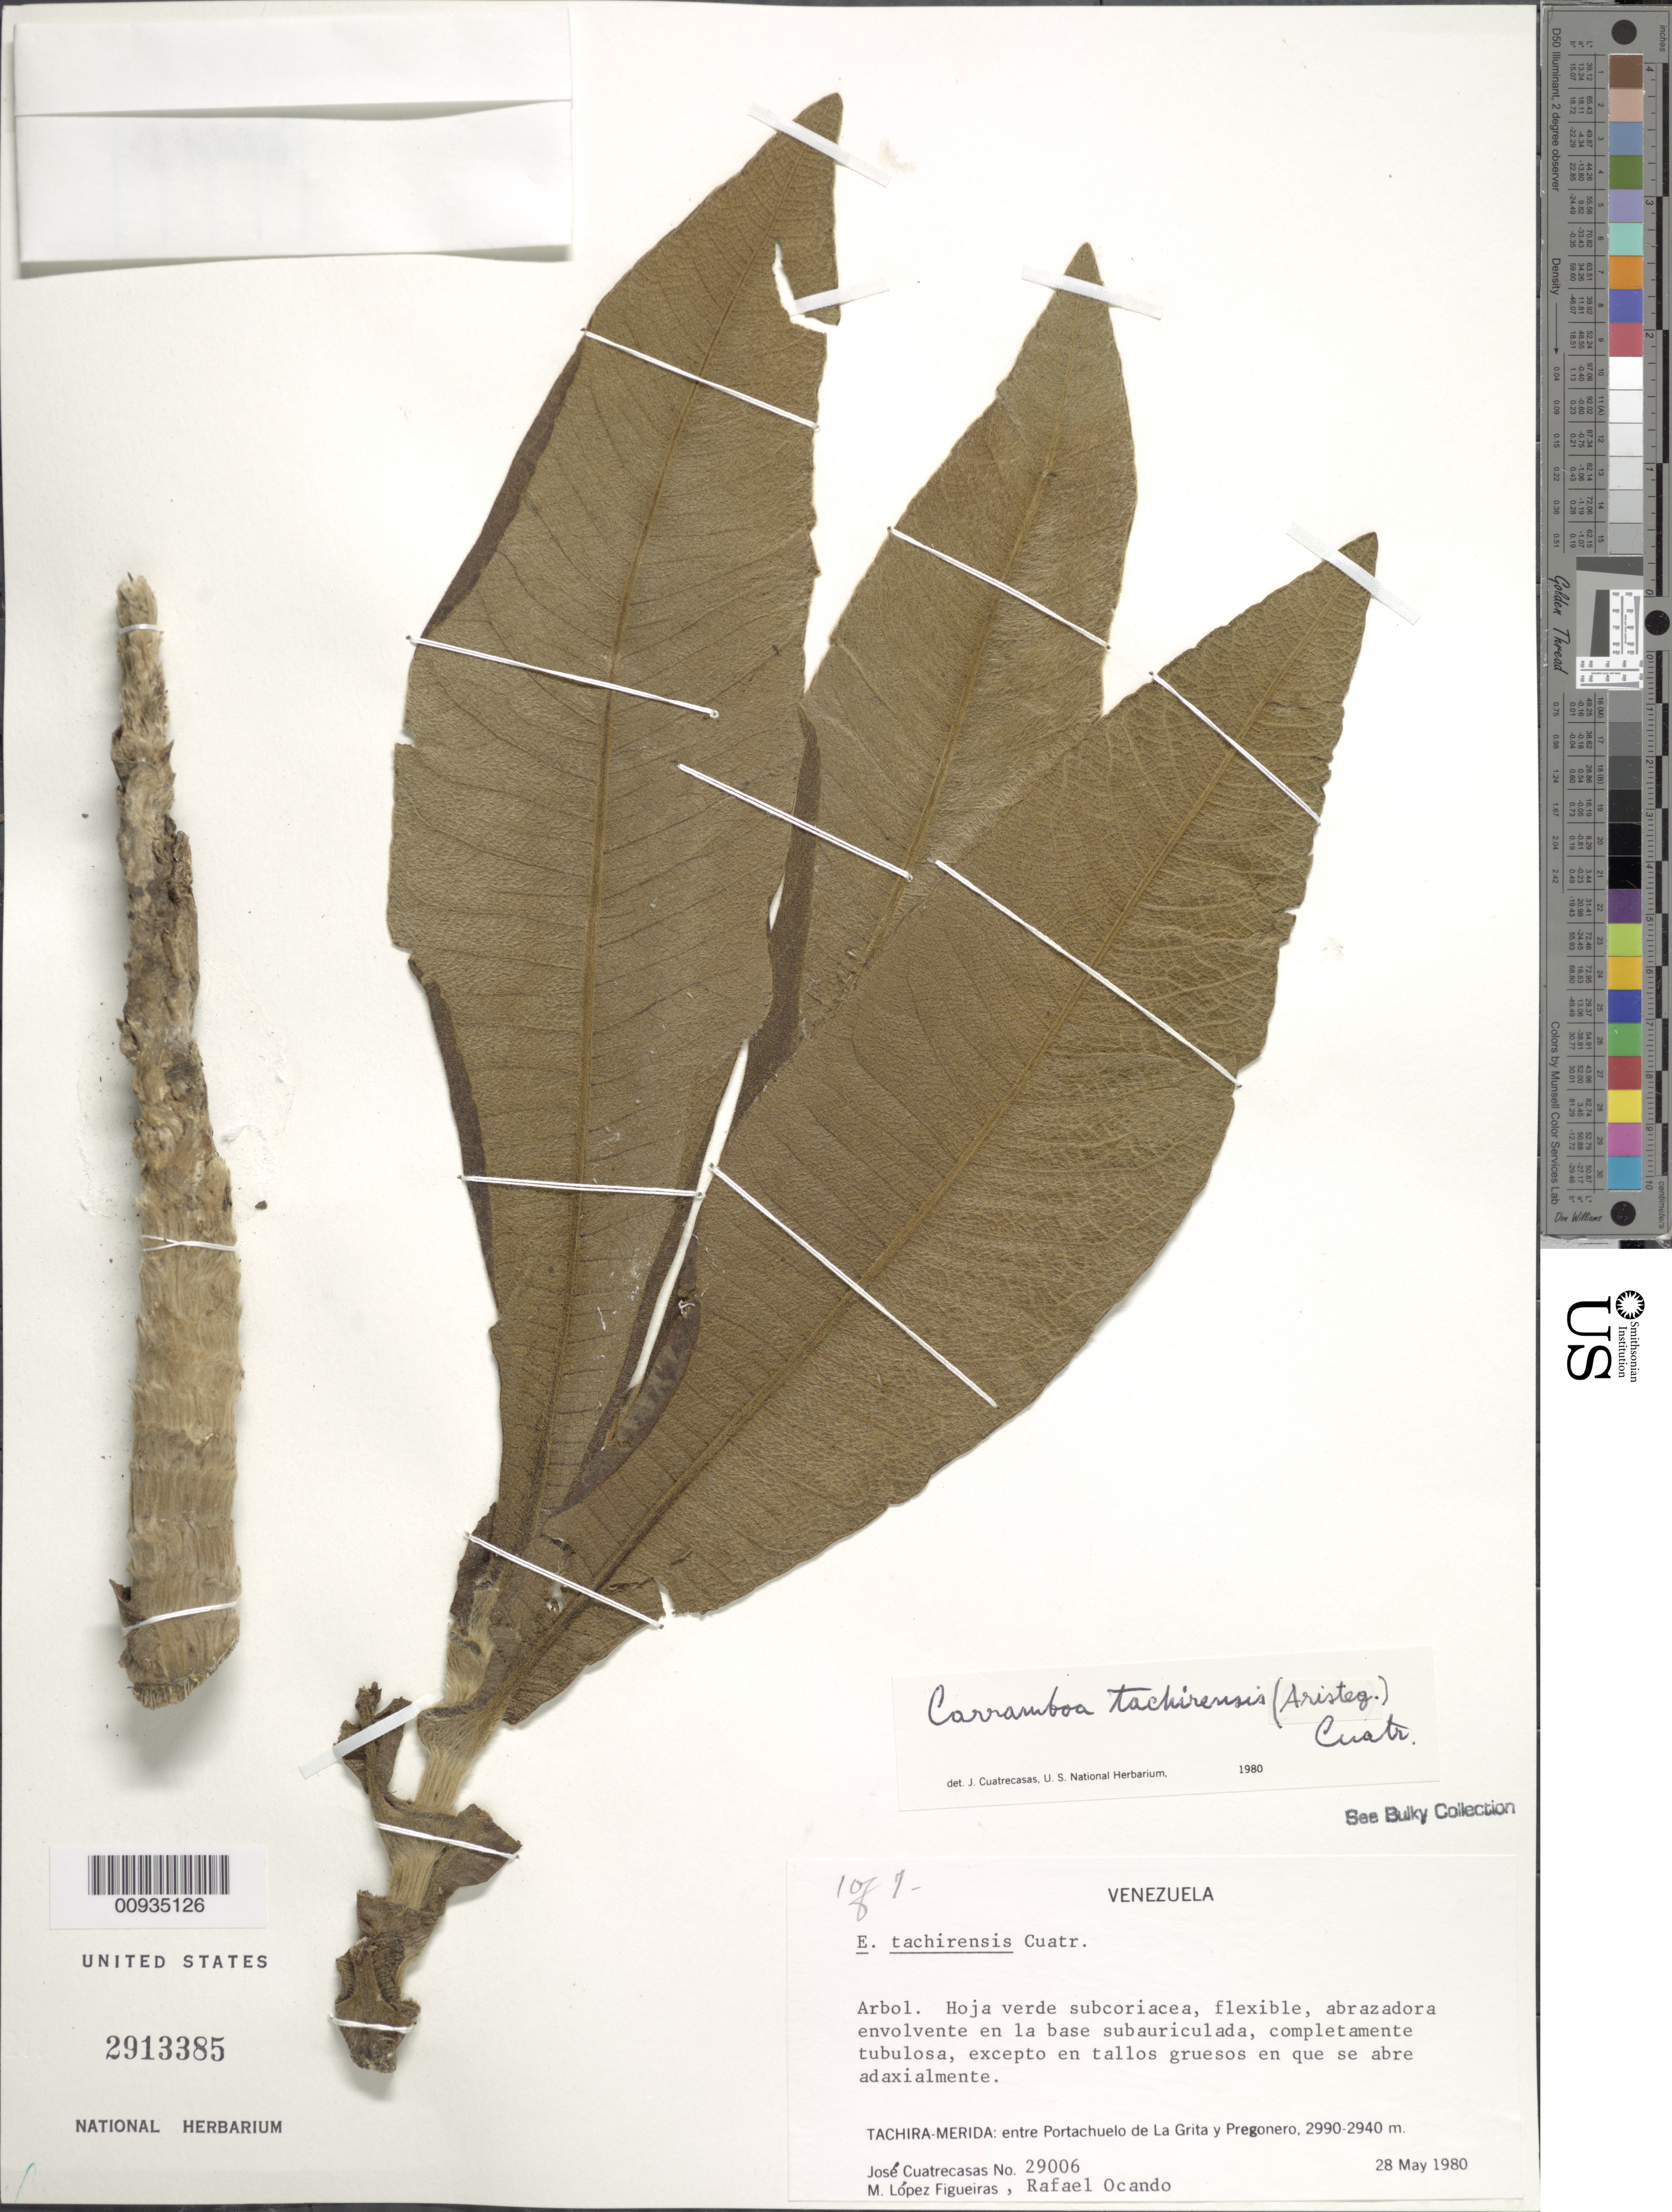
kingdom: Plantae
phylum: Tracheophyta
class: Magnoliopsida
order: Asterales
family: Asteraceae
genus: Carramboa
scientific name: Carramboa tachirensis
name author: (Aristeg.) Cuatrec.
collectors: J. Cuatrecasas, M. López Figueiras & R. Ocando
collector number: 29006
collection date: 1980-05-28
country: Venezuela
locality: Tachira-Mérida: entre Portachuelo de La Grita y Pregonero.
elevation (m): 2940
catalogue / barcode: US 2913385